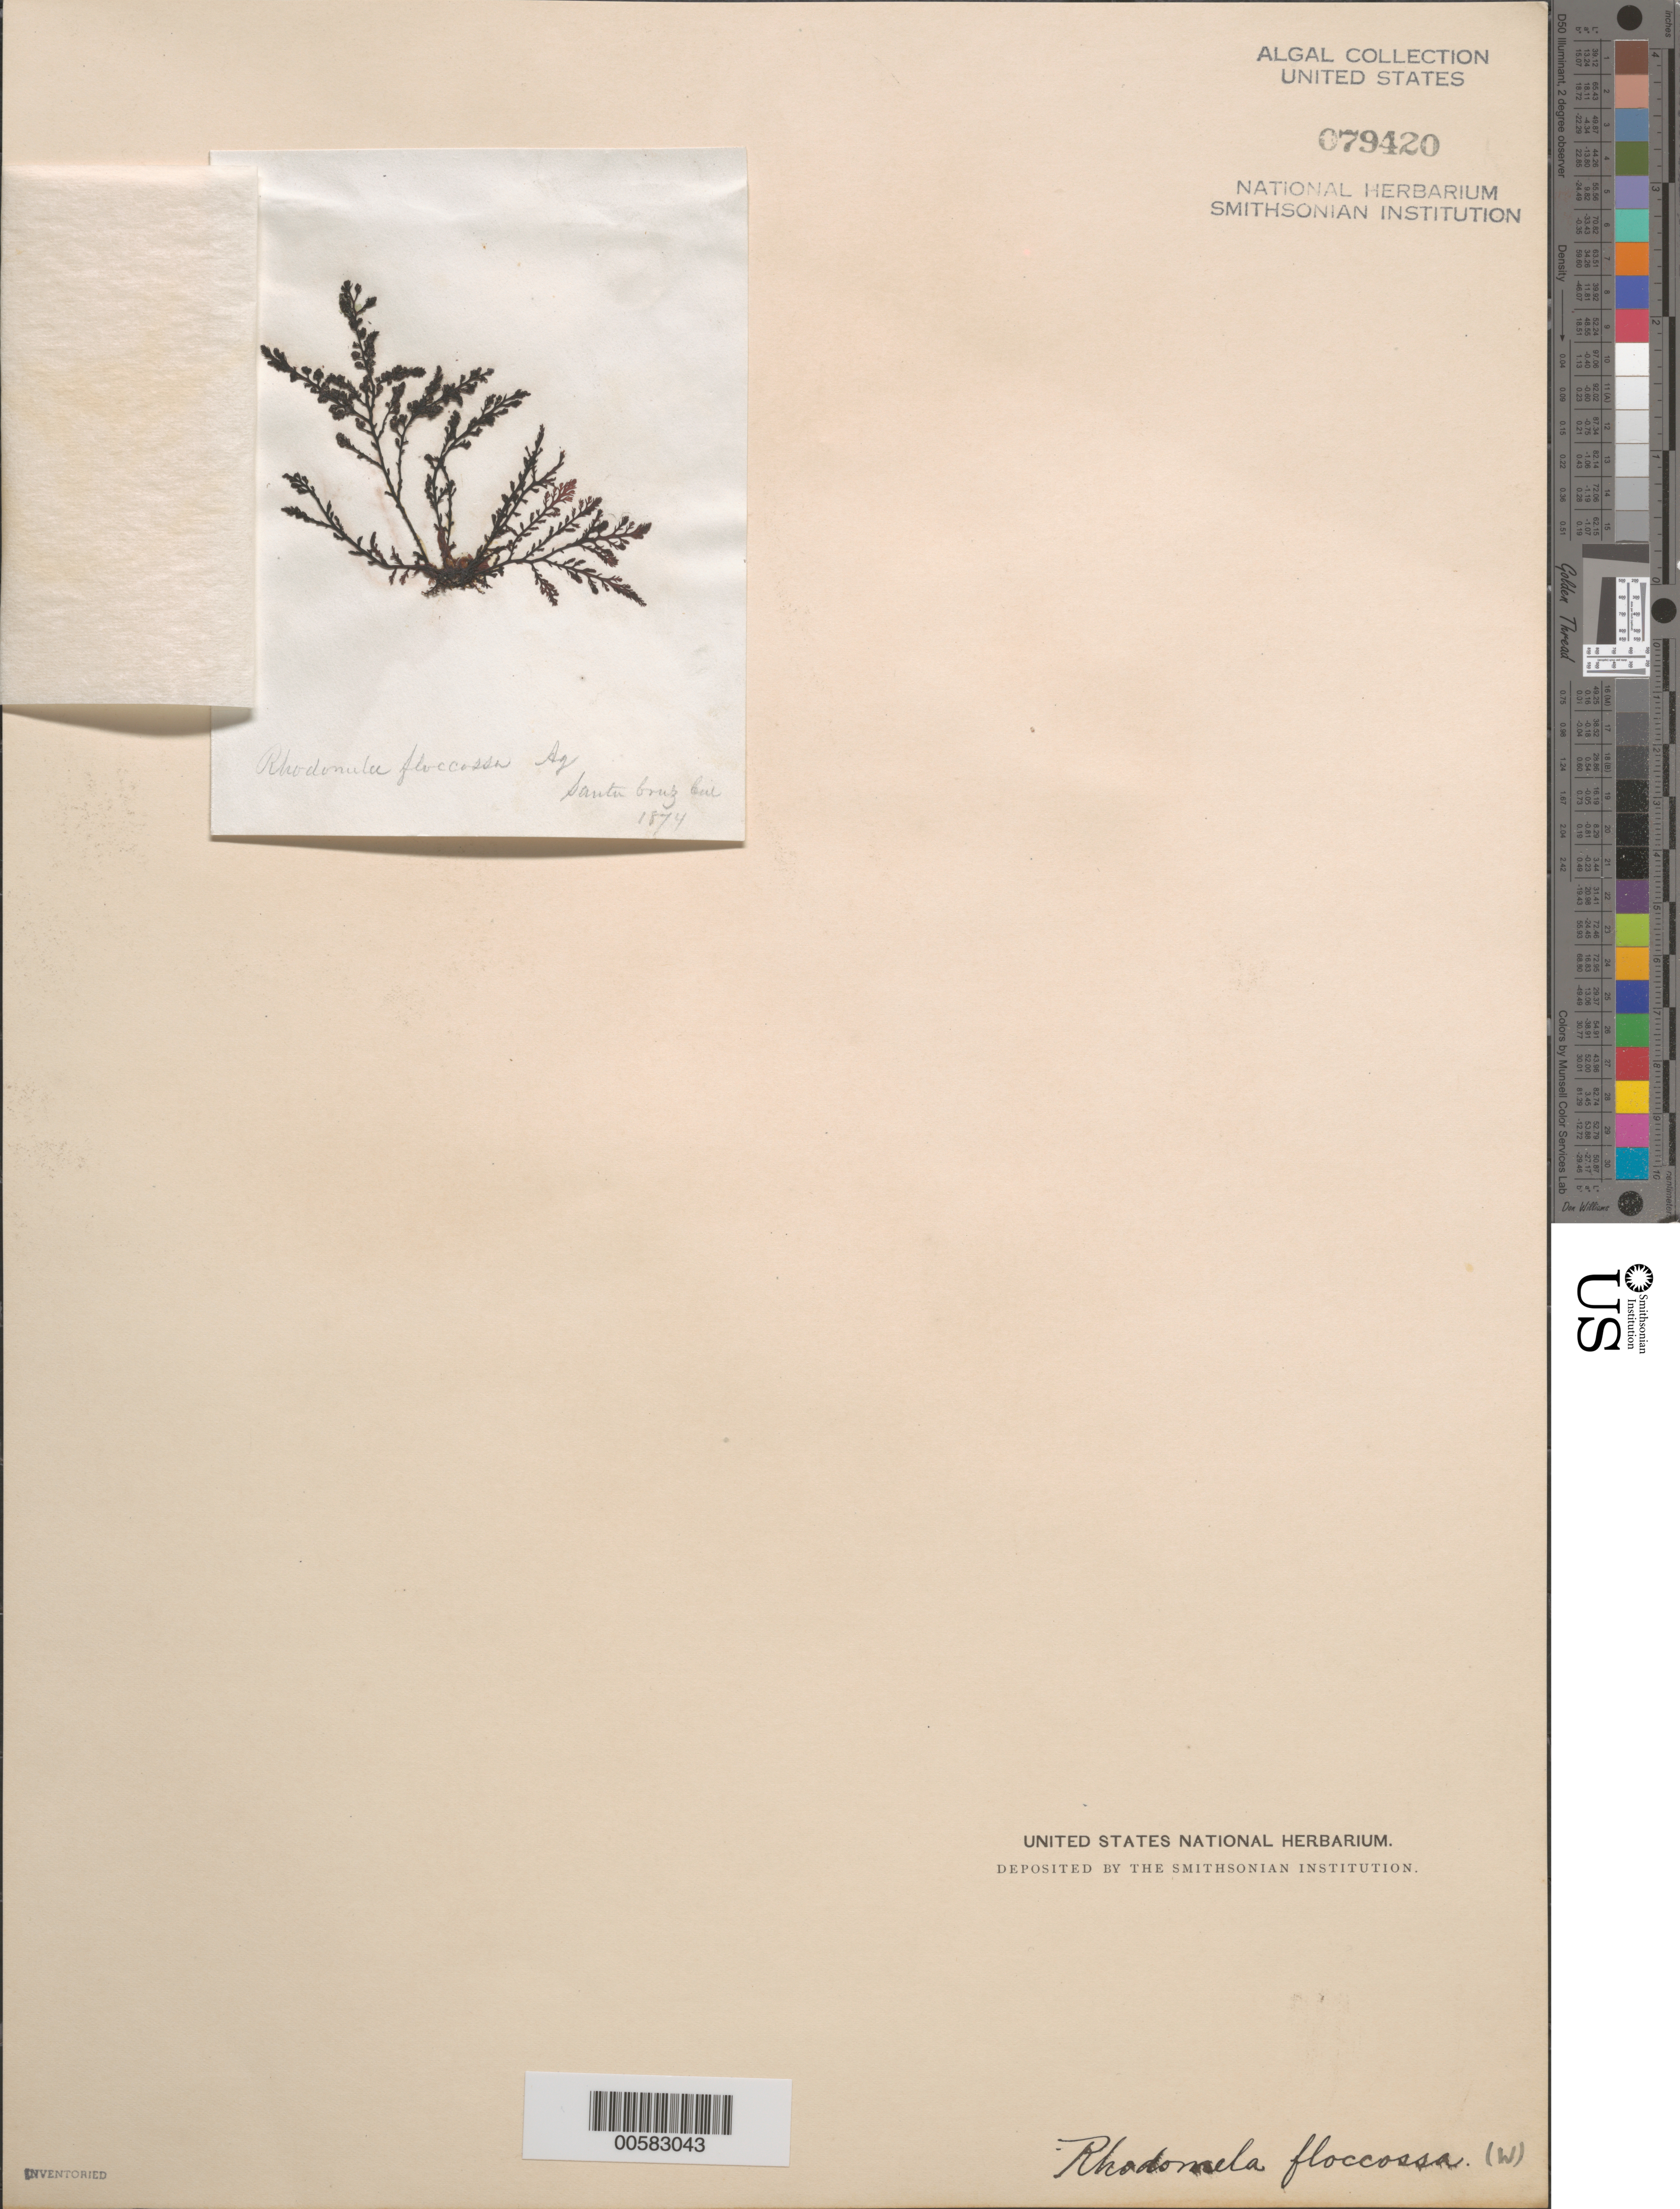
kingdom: Plantae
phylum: Rhodophyta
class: Florideophyceae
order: Ceramiales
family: Rhodomelaceae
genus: Odonthalia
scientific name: Odonthalia floccosa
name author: (Esper) Falkenb.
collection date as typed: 1874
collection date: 1874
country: United States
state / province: California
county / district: Santa Cruz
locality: Santa Cruz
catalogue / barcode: US 79420